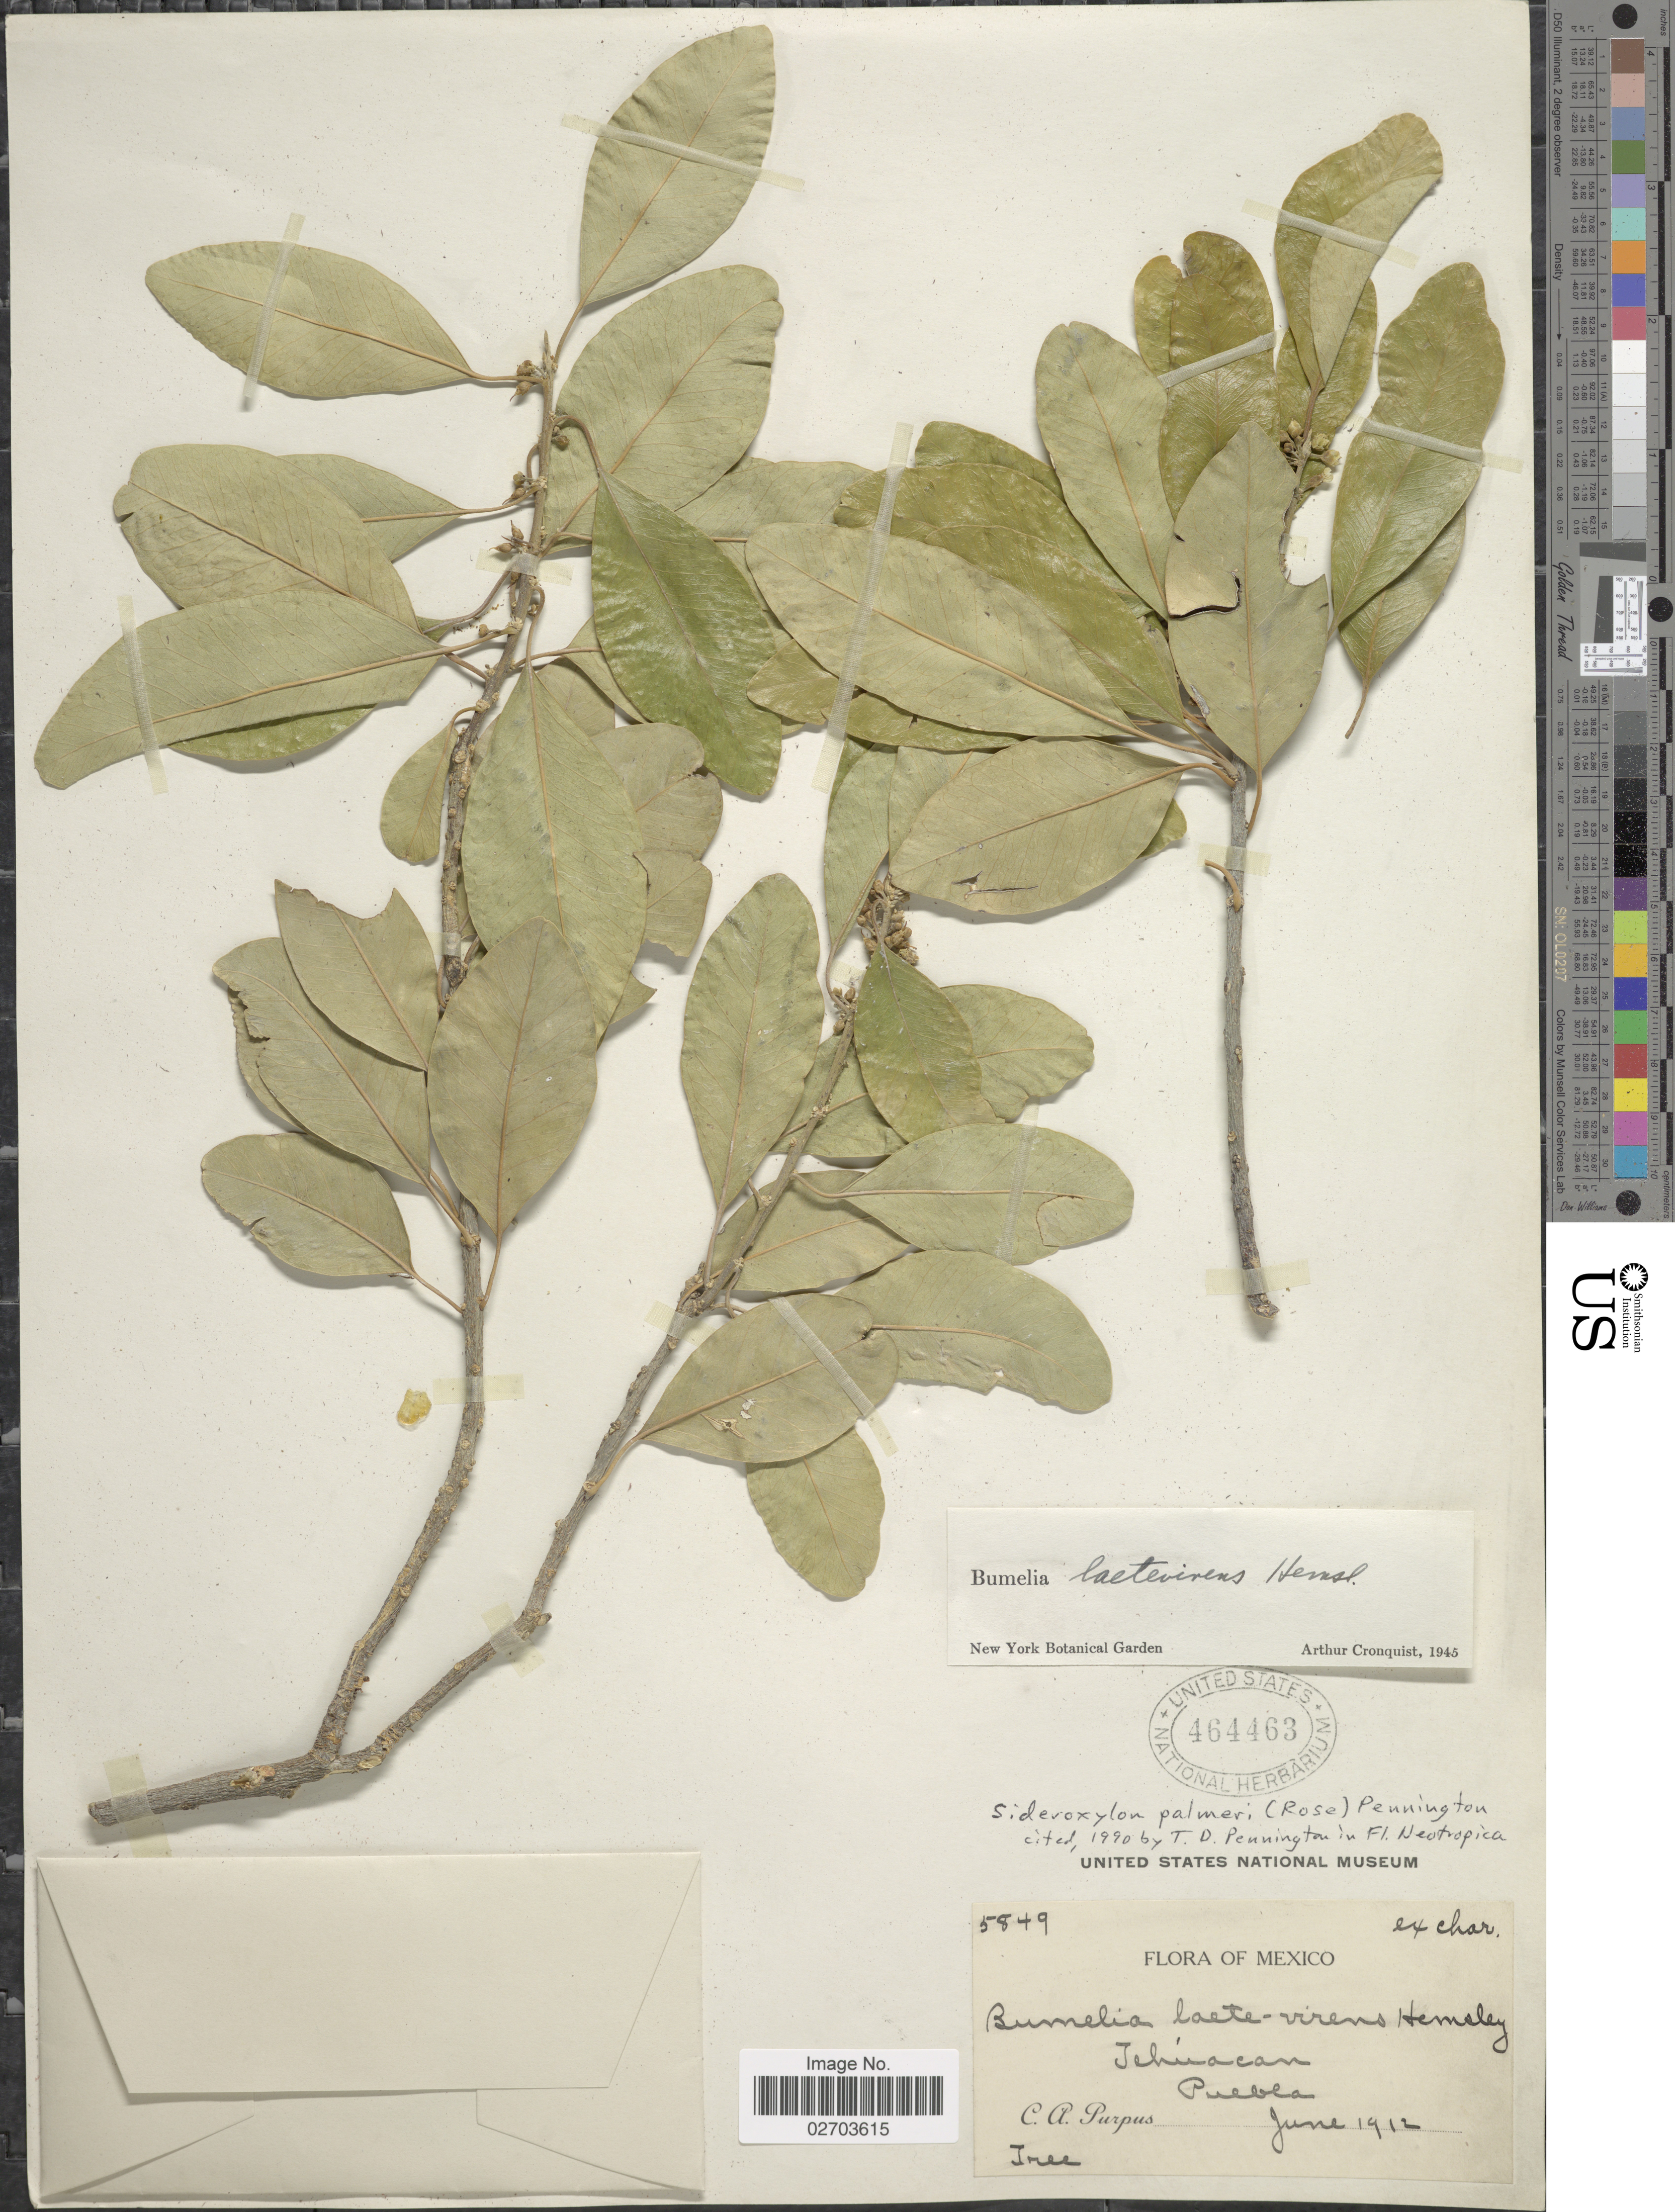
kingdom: Plantae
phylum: Tracheophyta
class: Magnoliopsida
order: Ericales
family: Sapotaceae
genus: Sideroxylon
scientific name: Sideroxylon palmeri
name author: (Rose) T.D. Penn.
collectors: C. A. Purpus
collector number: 5849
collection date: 1912-06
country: Mexico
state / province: Puebla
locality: Tehuacan.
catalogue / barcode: US 464463